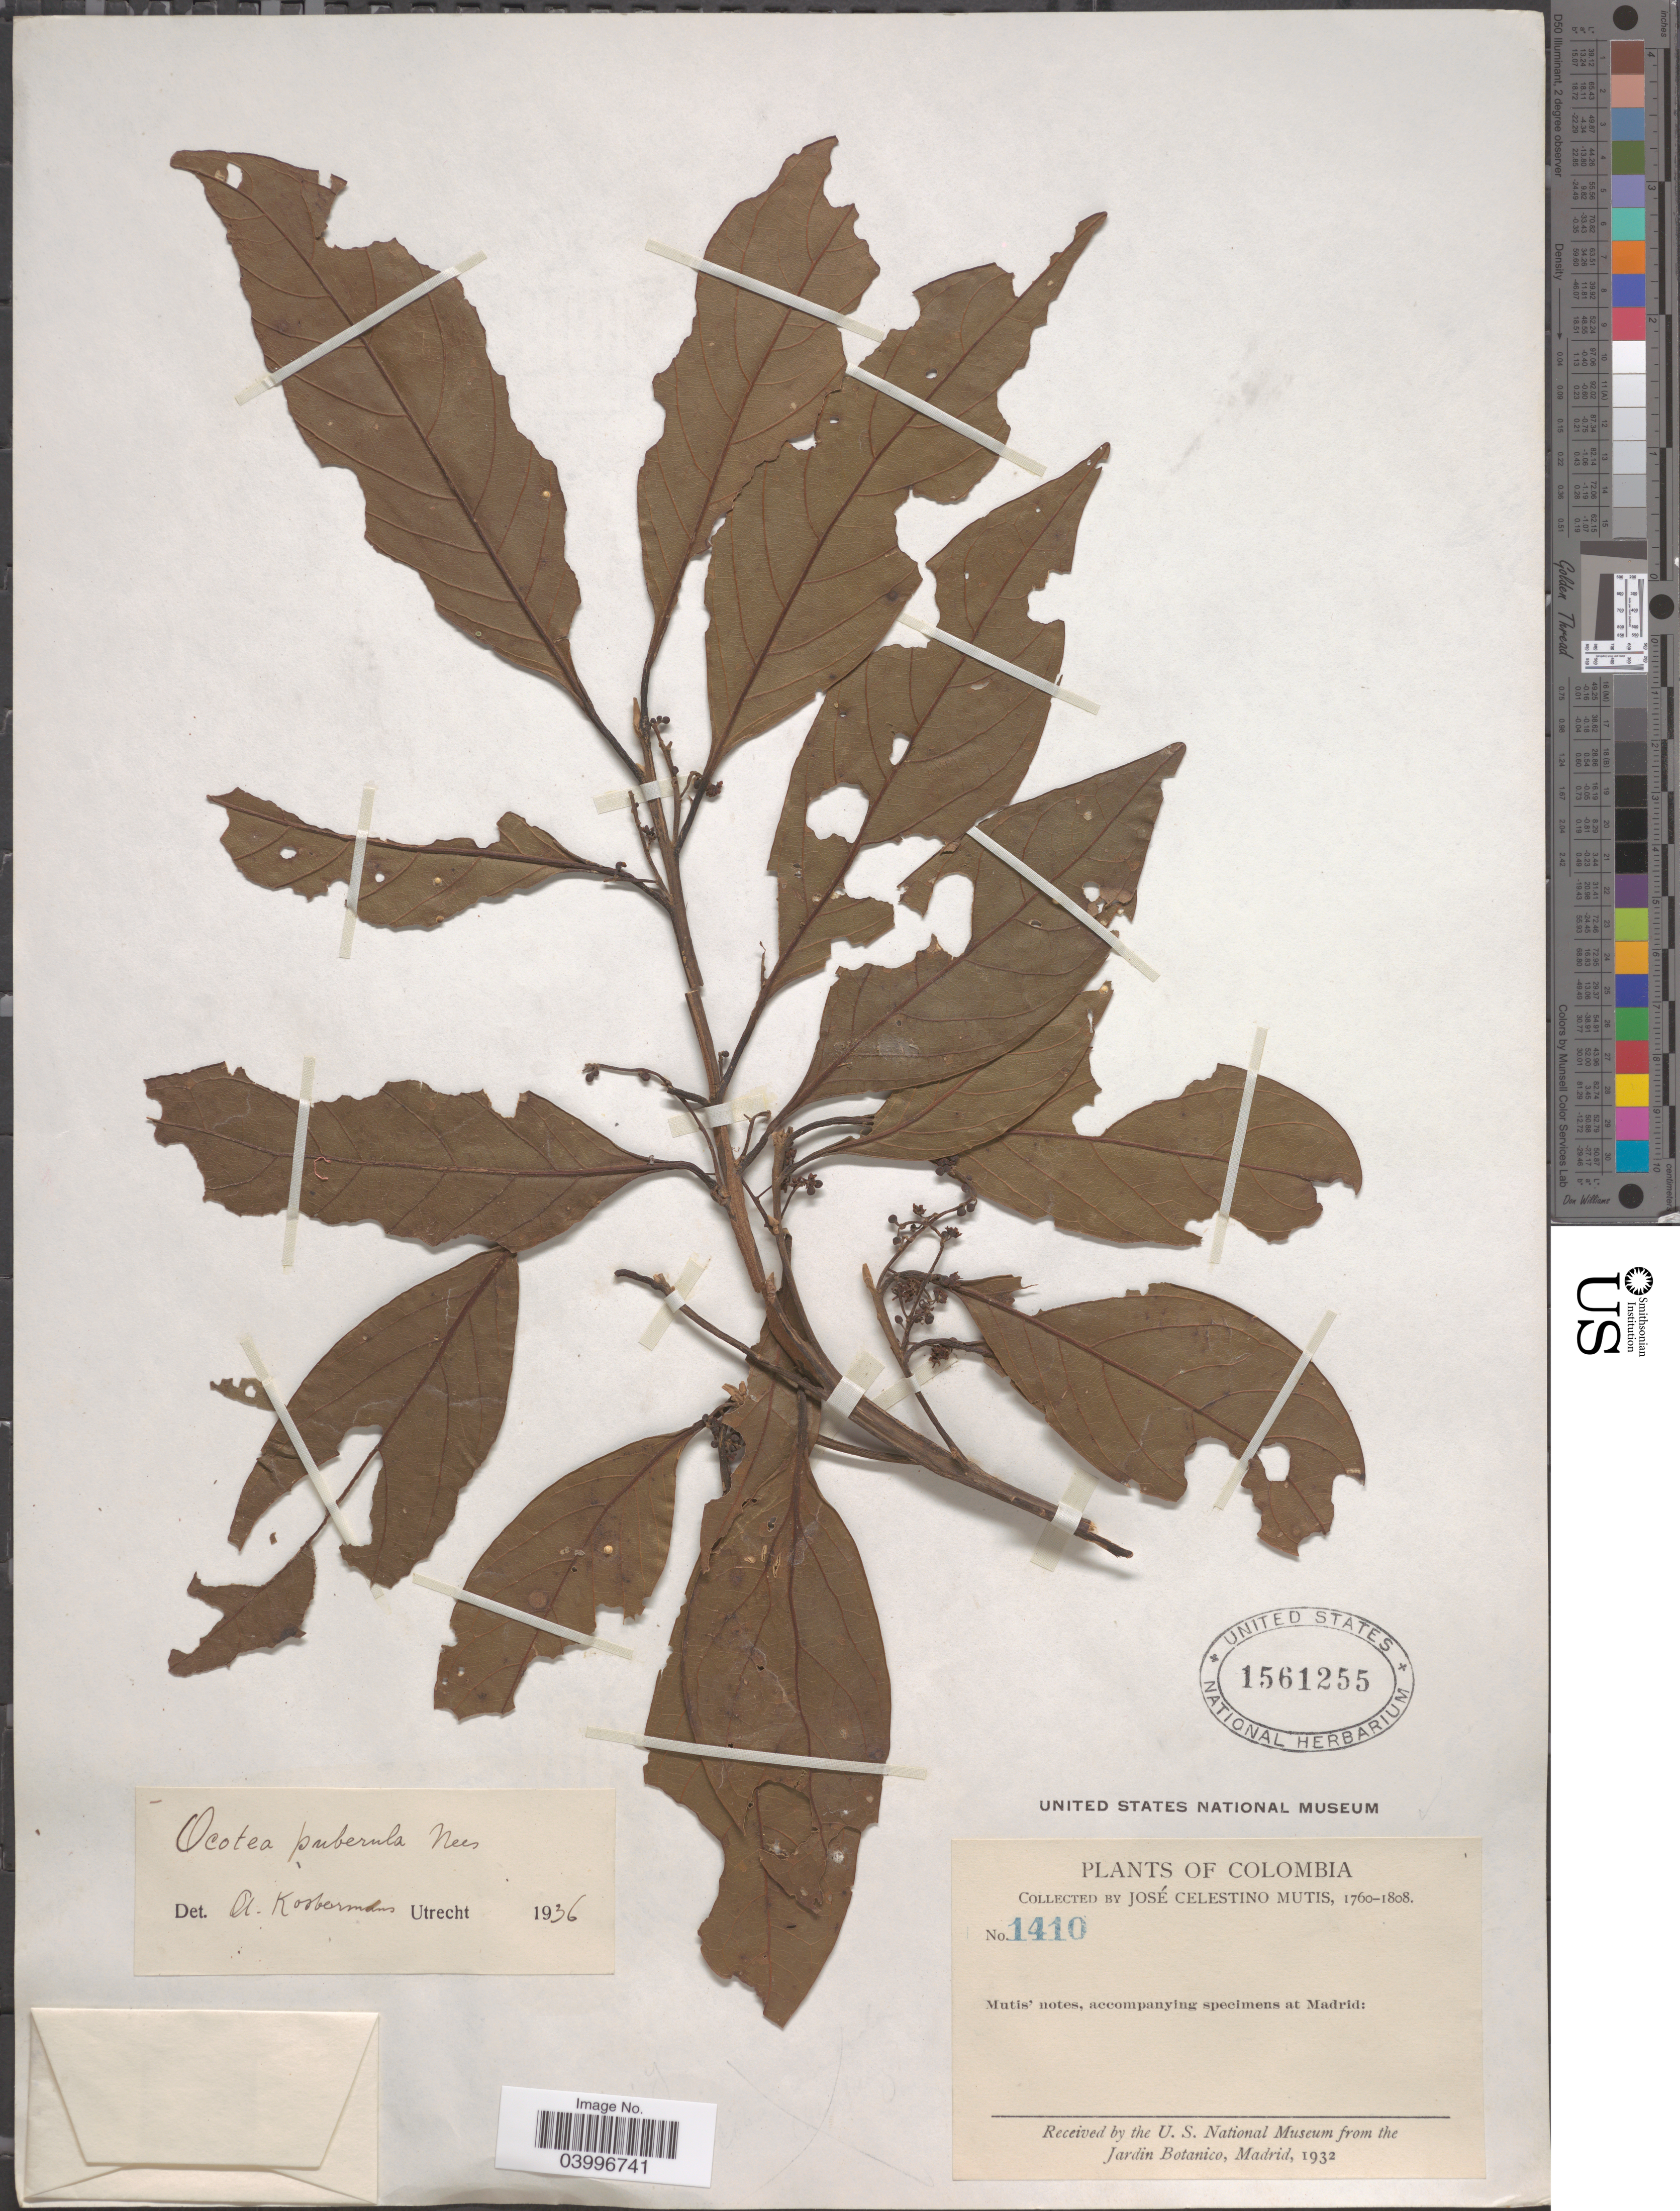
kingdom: Plantae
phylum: Tracheophyta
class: Magnoliopsida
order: Laurales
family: Lauraceae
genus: Ocotea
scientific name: Ocotea puberula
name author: (Rich.) Nees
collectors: J. C. B. Mutis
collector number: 1410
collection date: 1760/1808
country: Colombia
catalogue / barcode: US 1561255